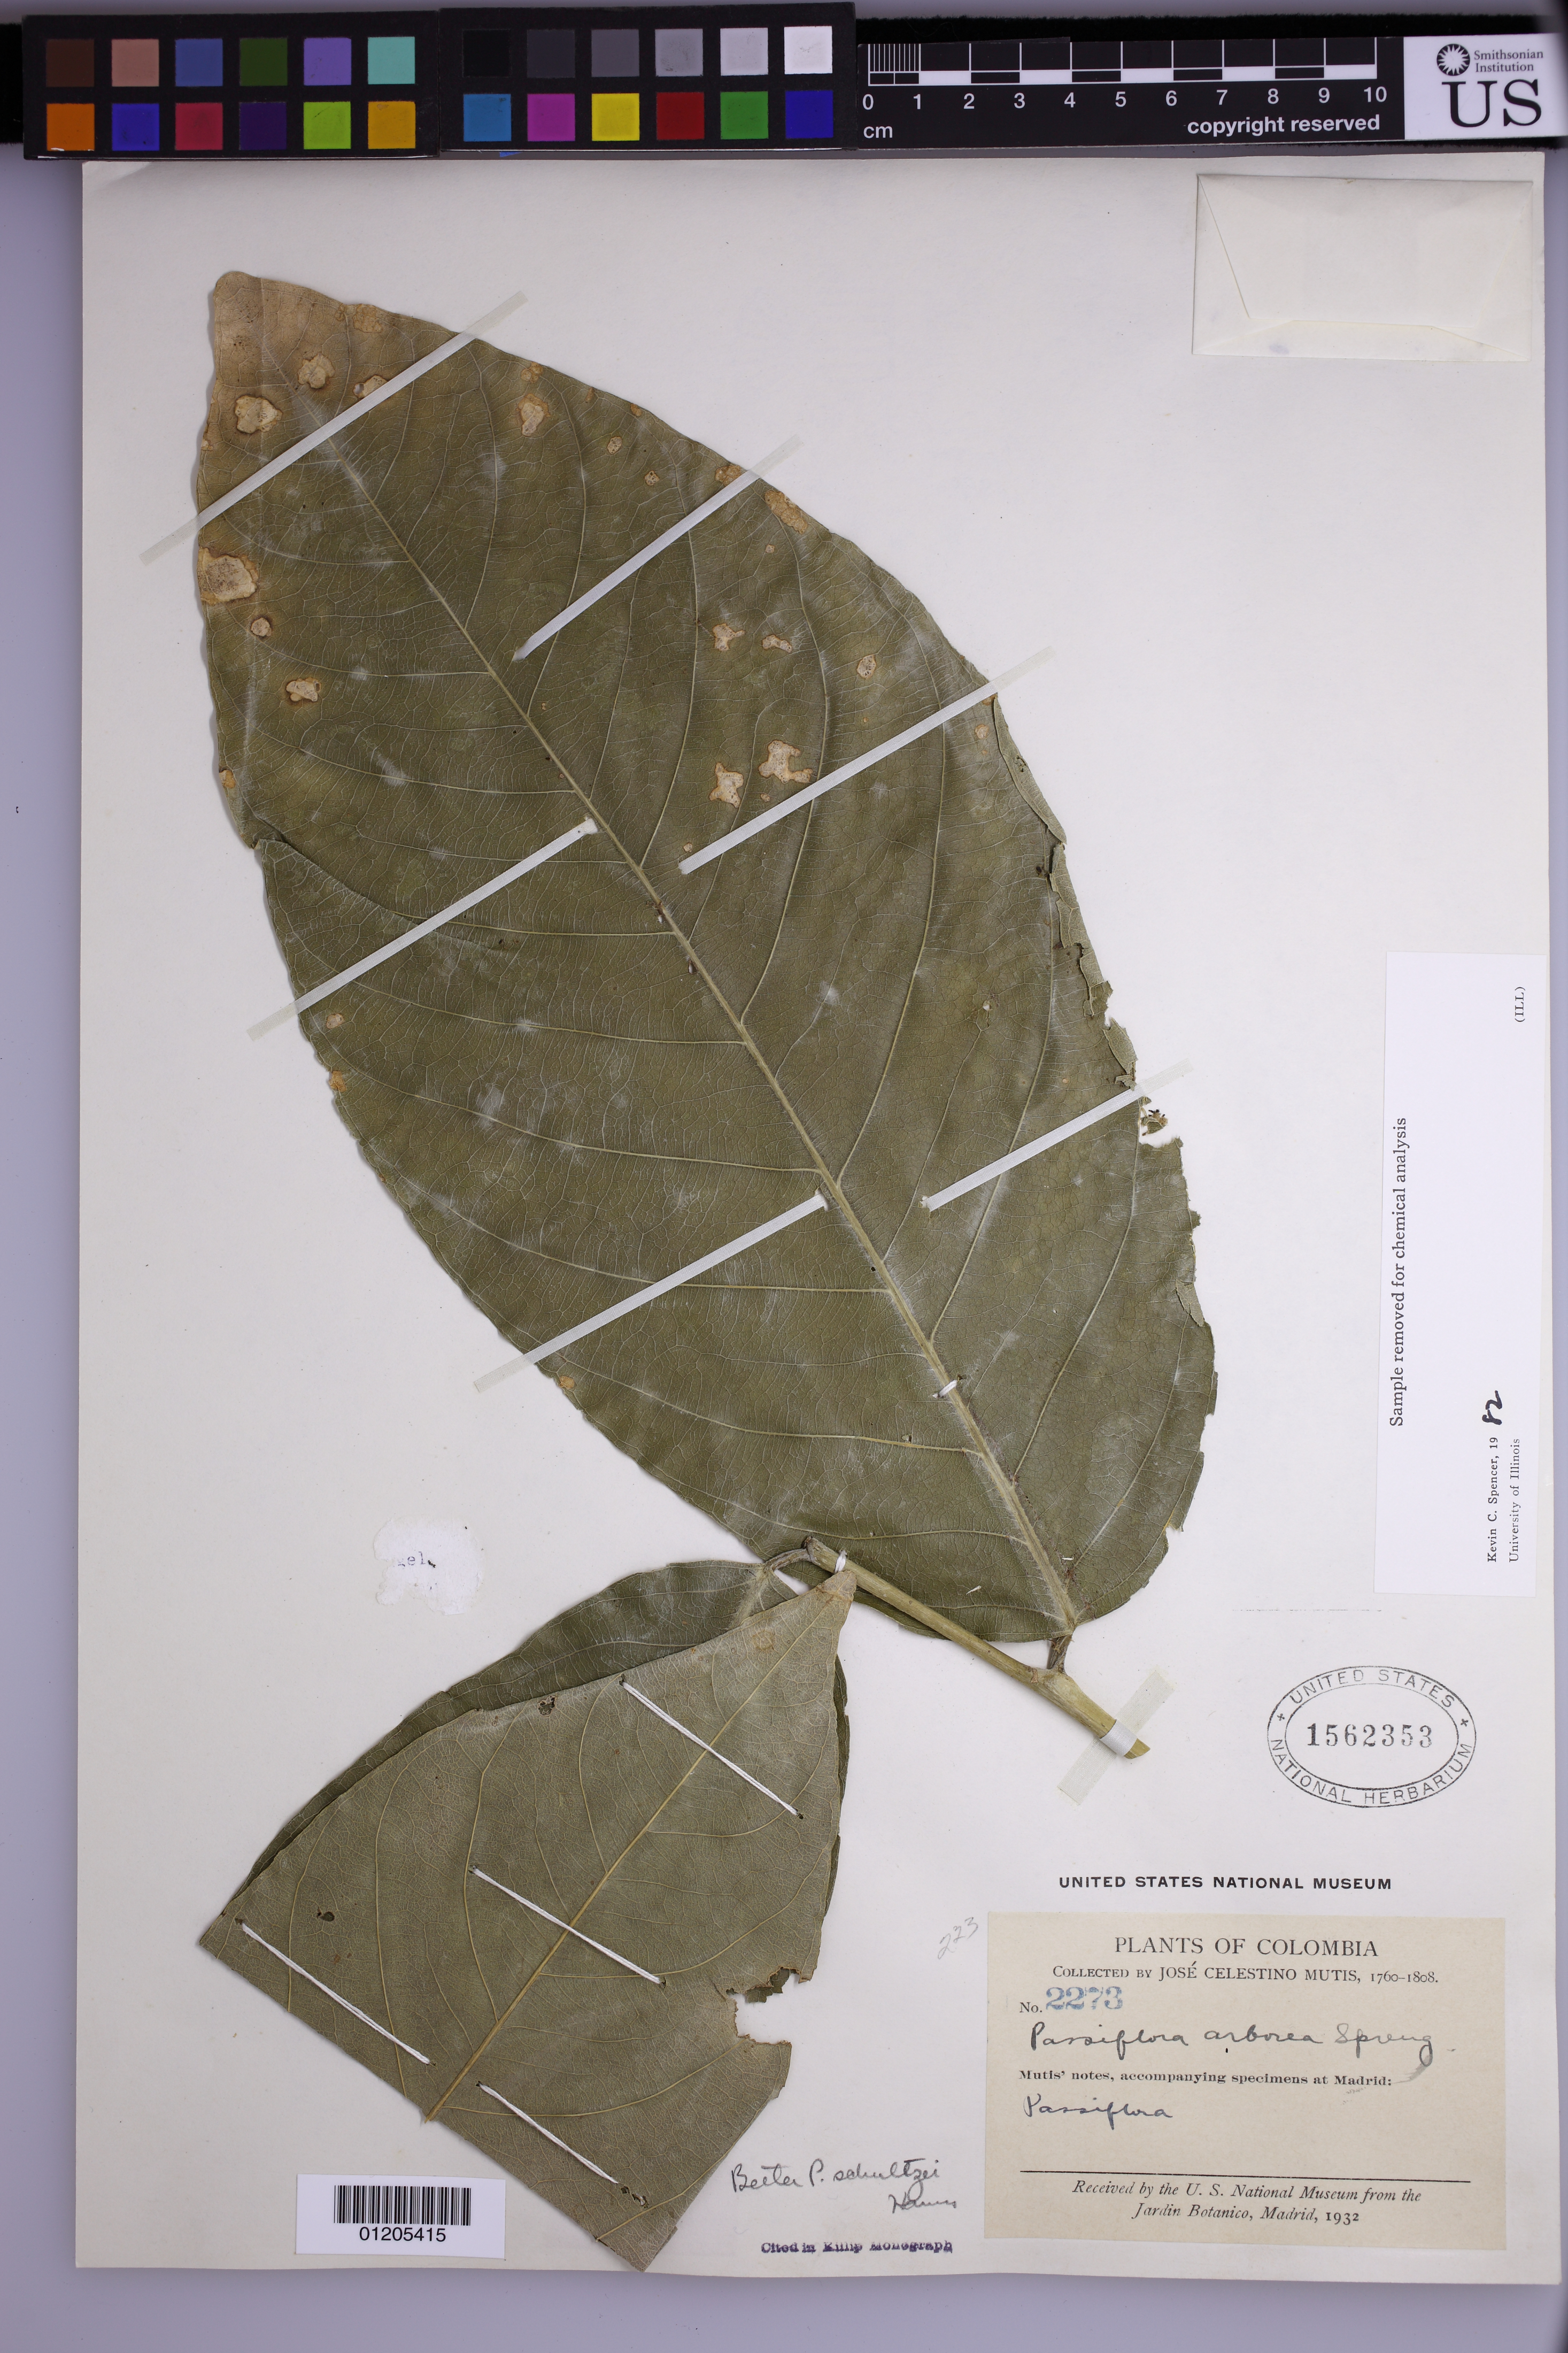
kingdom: Plantae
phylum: Tracheophyta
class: Magnoliopsida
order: Malpighiales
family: Passifloraceae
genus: Passiflora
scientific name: Passiflora schultzei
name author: Harms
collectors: J. C. B. Mutis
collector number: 2273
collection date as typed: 1760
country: Colombia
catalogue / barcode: US 1562353